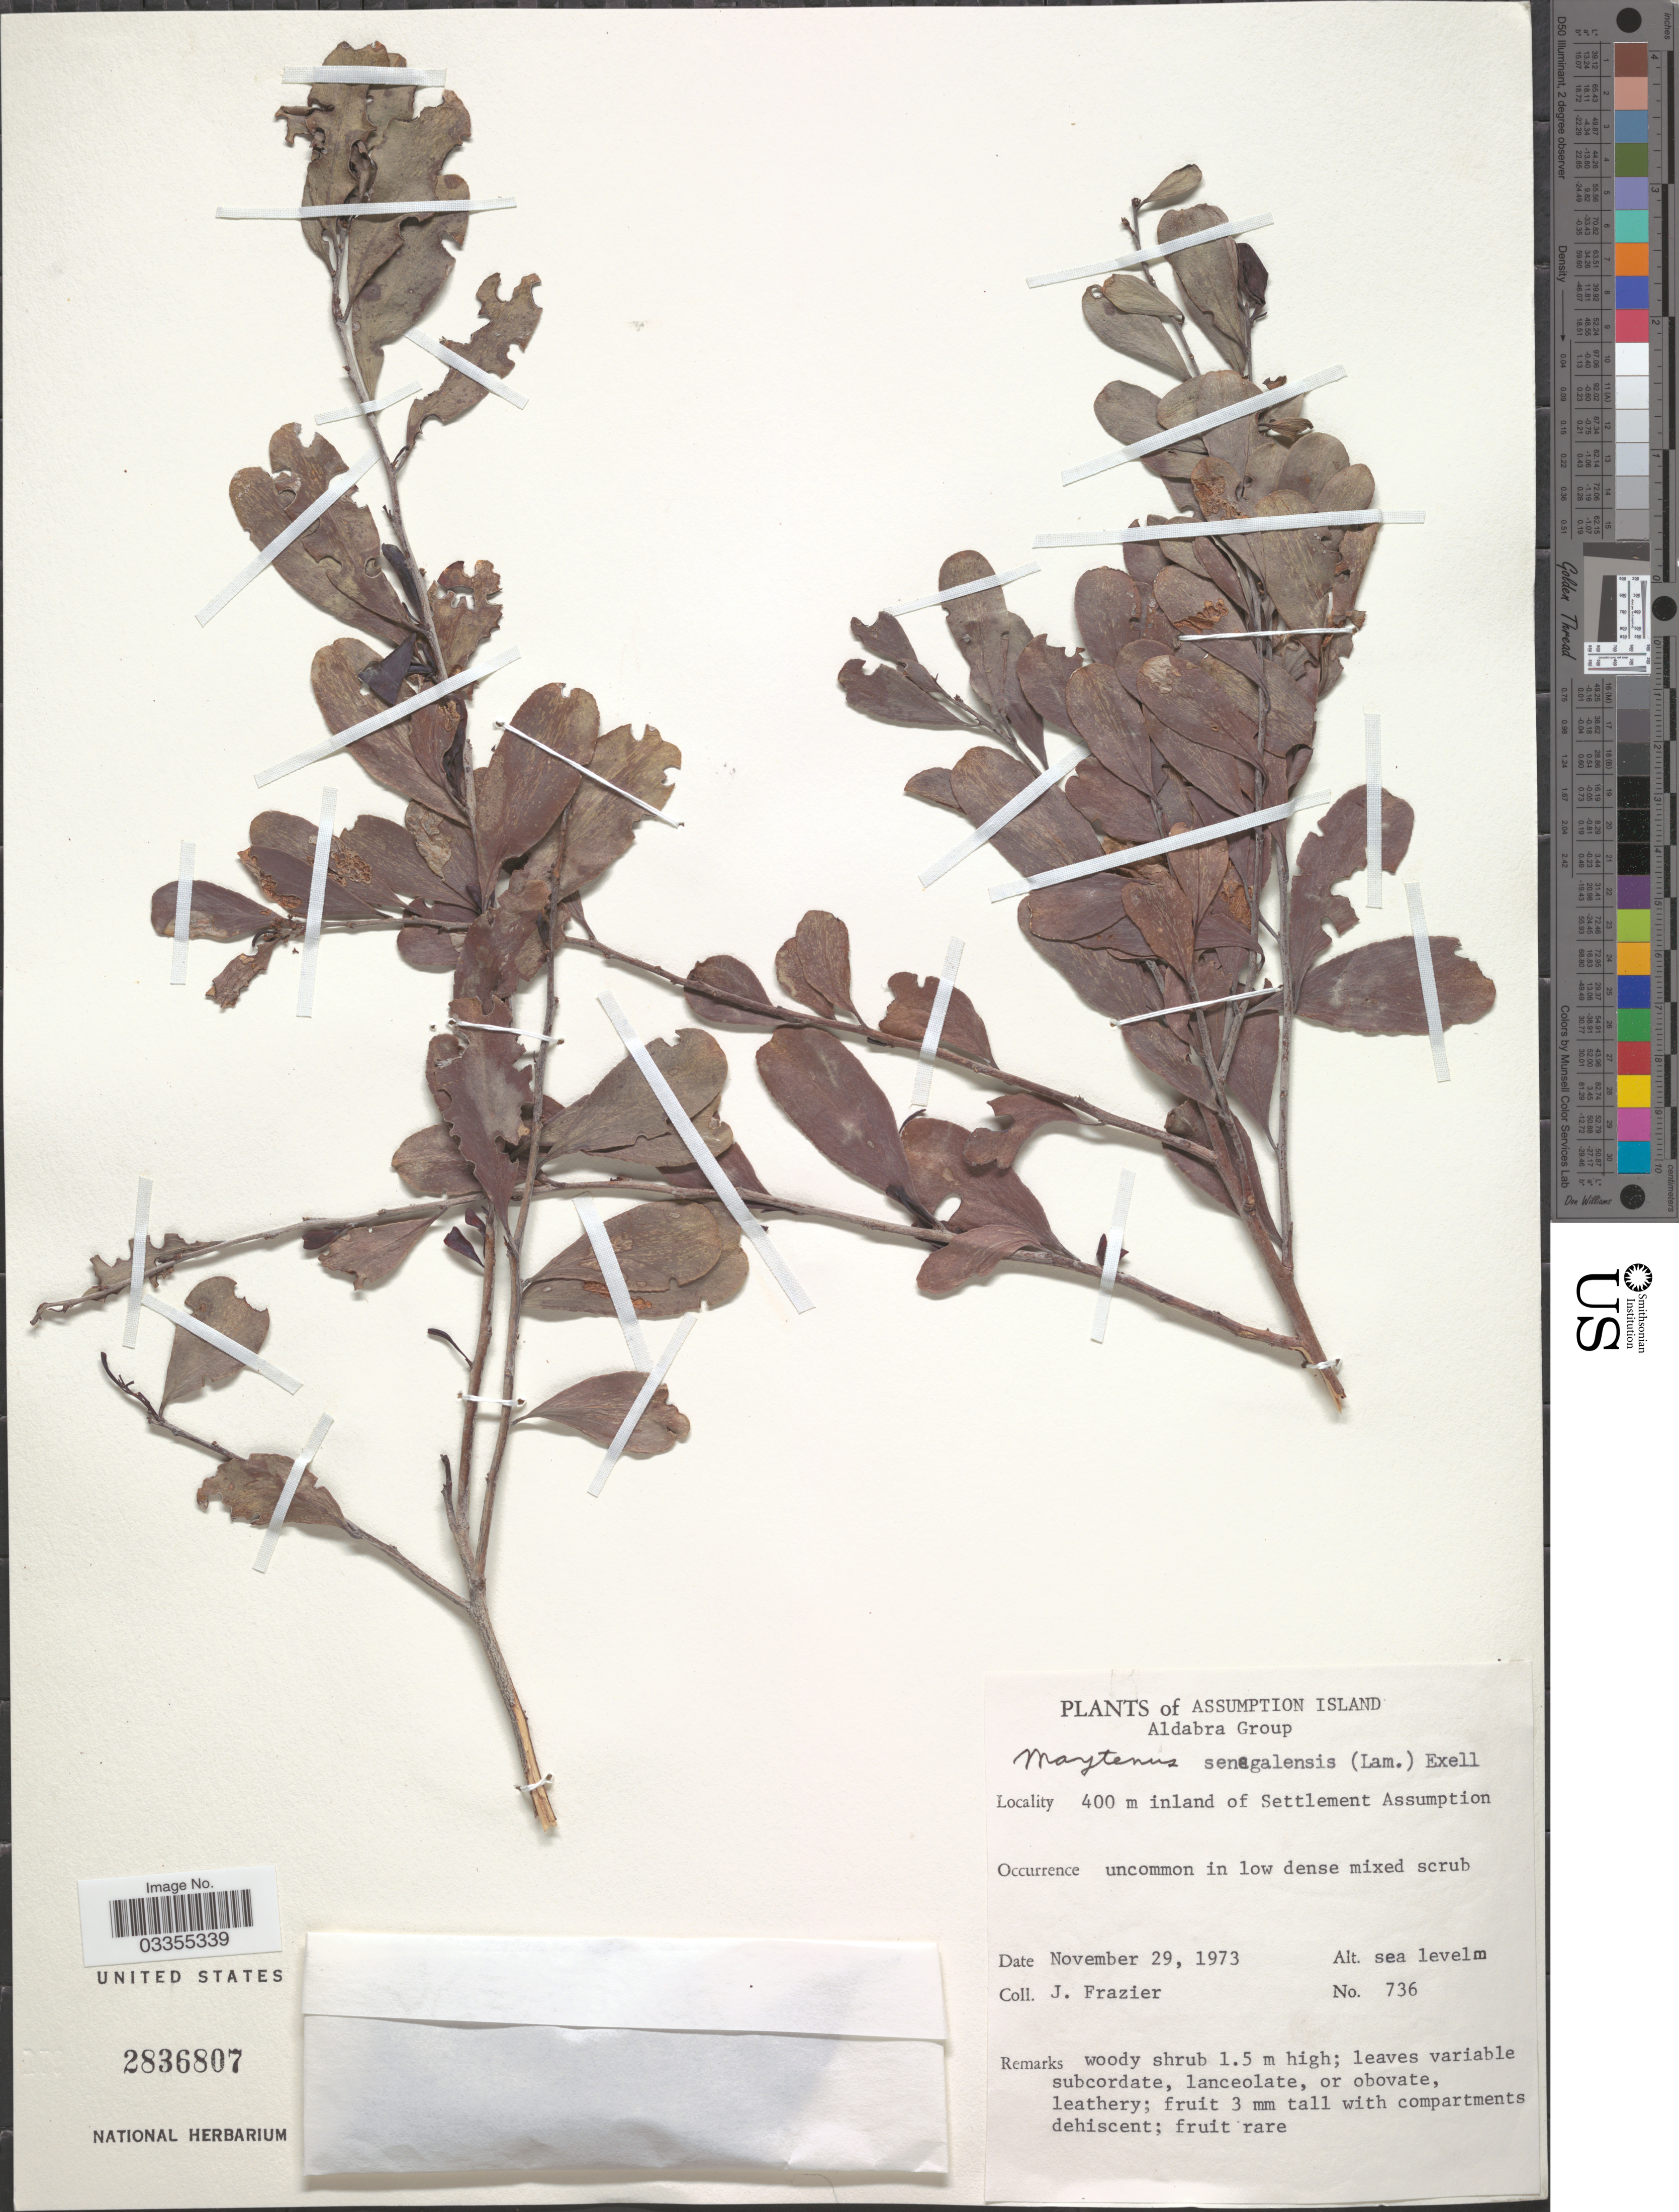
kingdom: Plantae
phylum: Tracheophyta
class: Magnoliopsida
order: Celastrales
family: Celastraceae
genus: Gymnosporia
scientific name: Gymnosporia grossulariae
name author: (Tul.) Loes.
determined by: Strong, Mark T., (BOT), Smithsonian Institution - National Museum of Natural History (UNITED STATES)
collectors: J. Frazier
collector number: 736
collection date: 1973-11-29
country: Seychelles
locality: Assumption Island. Aldabra Group. 400 m inland of Settlement Assumption.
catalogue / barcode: US 2836807